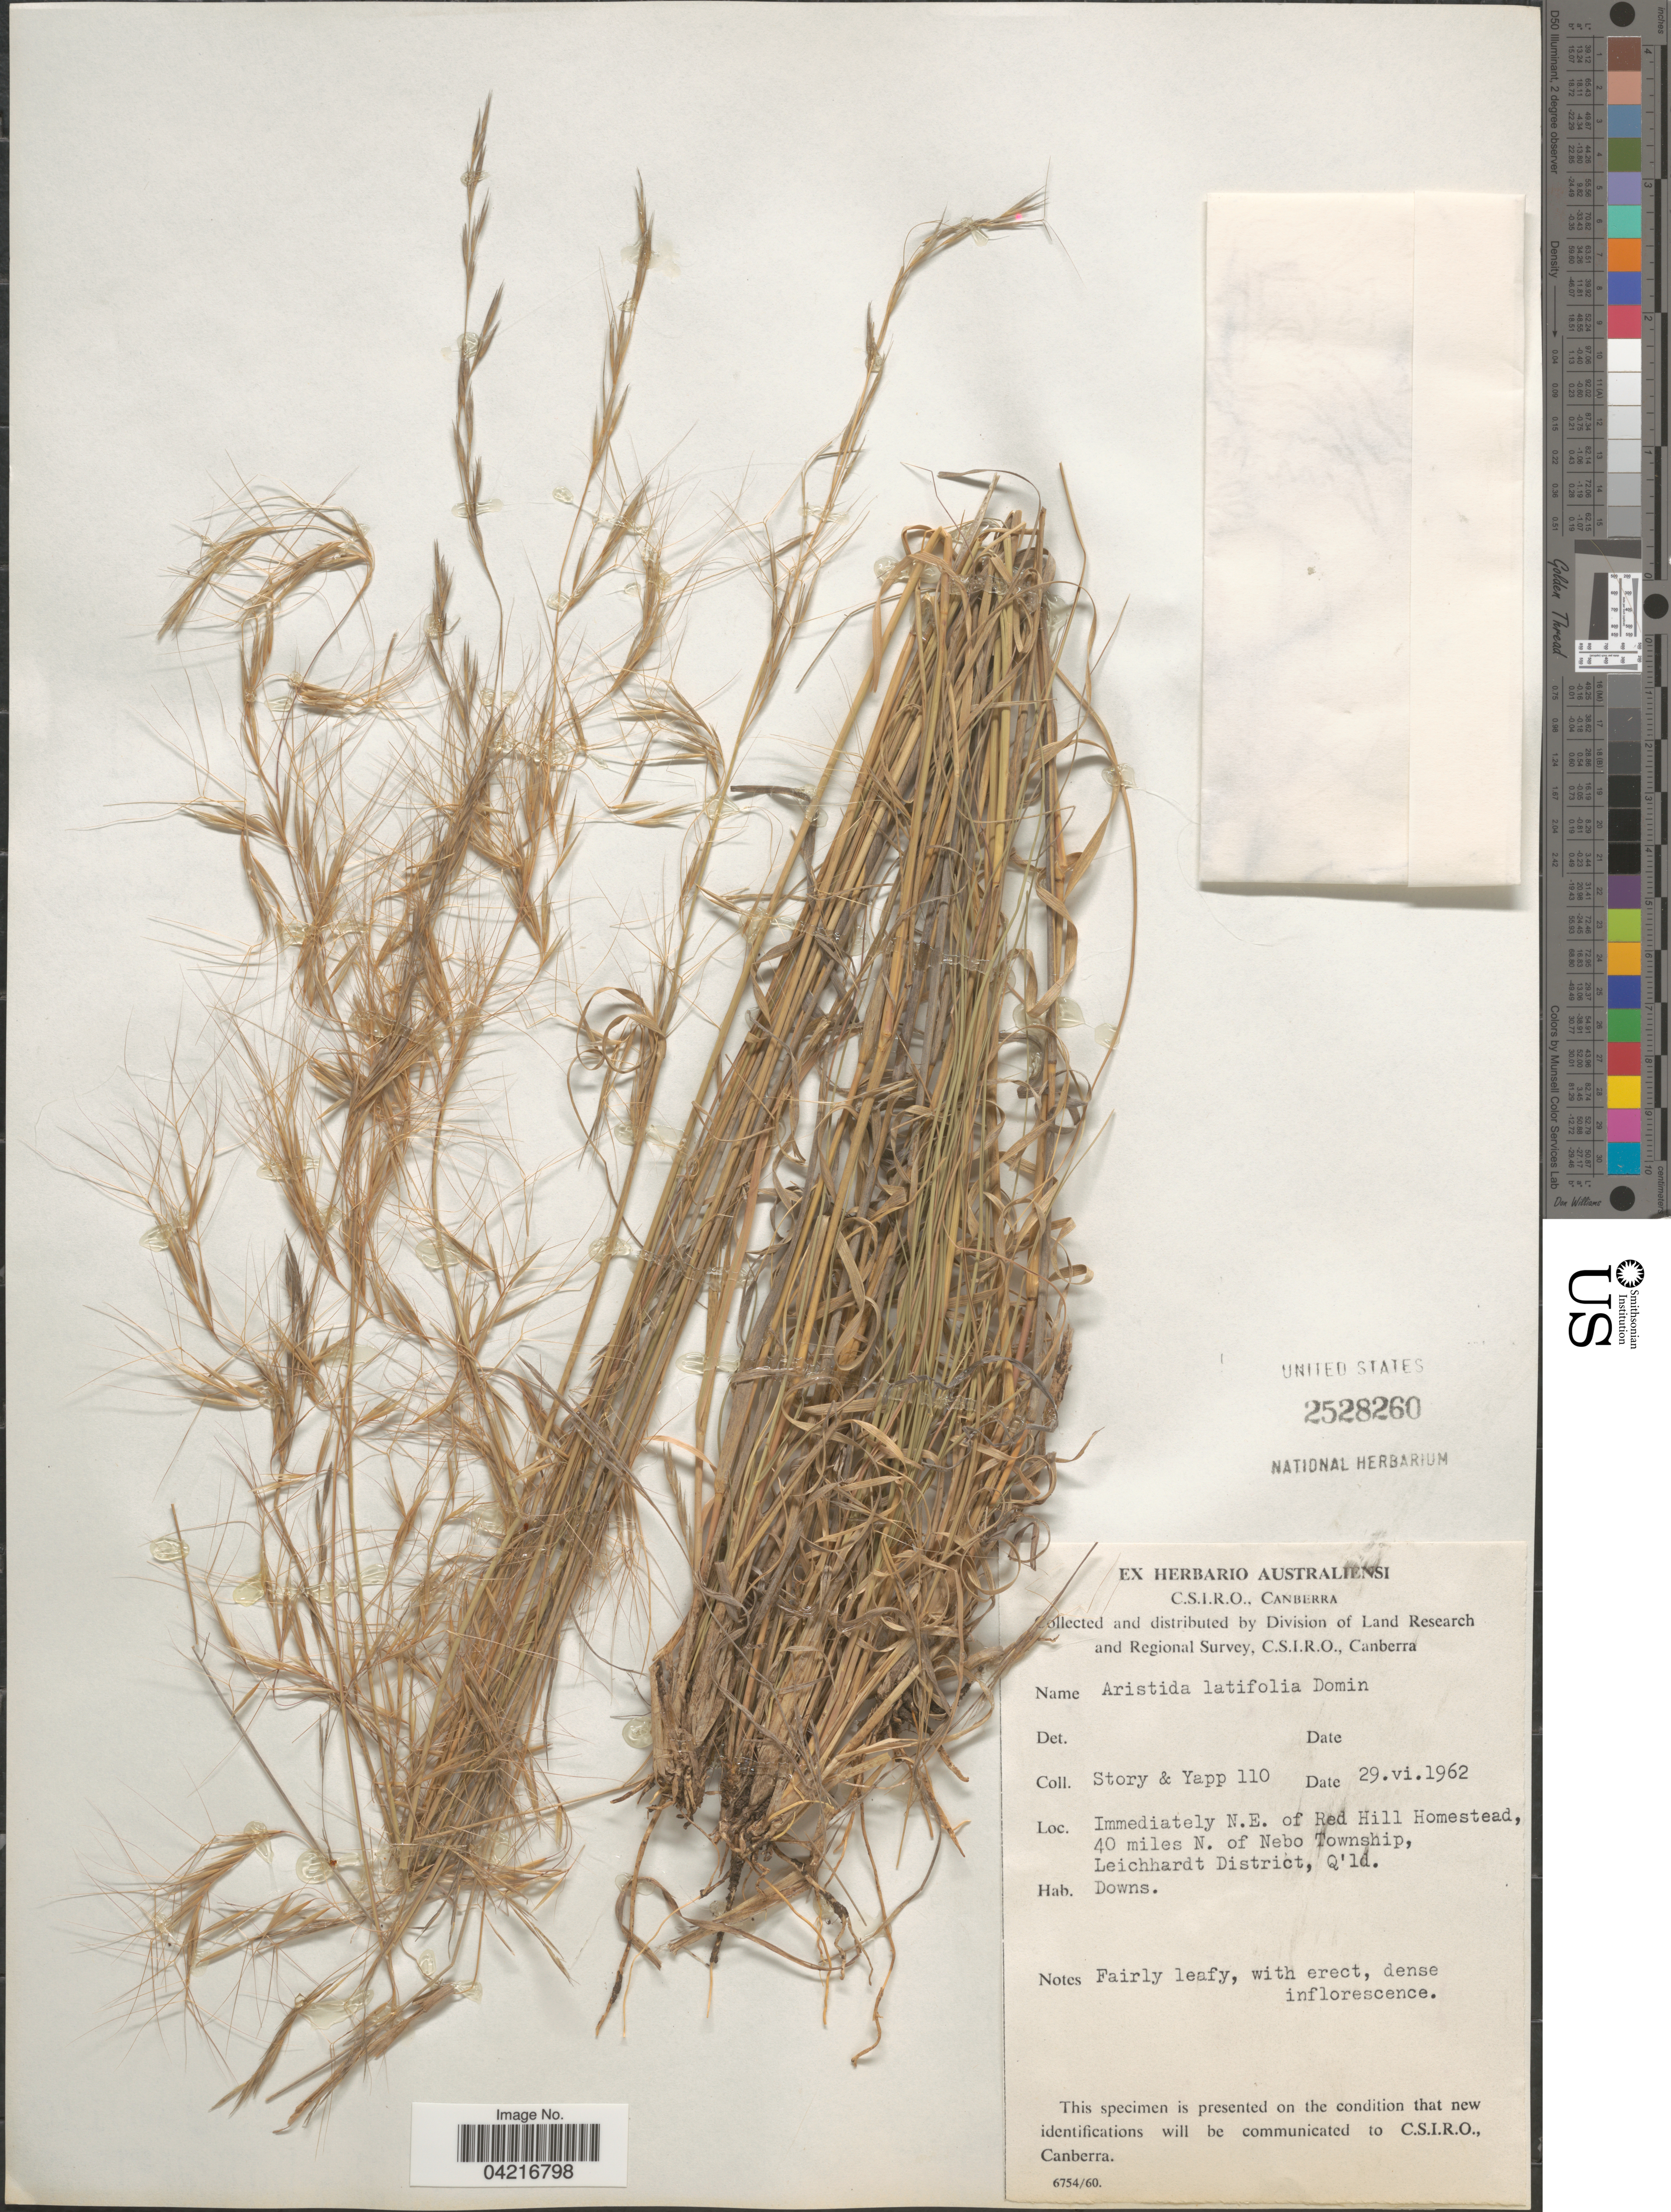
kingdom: Plantae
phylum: Tracheophyta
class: Liliopsida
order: Poales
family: Poaceae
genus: Aristida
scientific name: Aristida latifolia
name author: Domin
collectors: -. Story & Yapp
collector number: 10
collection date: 1962-06-29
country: Australia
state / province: Queensland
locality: Land Research and Regional Survey, C.S.I.R.O. Immediately N.E. of Red Hill Homestead, 40 miles N. of Nebo Township, Leichhardt District.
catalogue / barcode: US 2528260